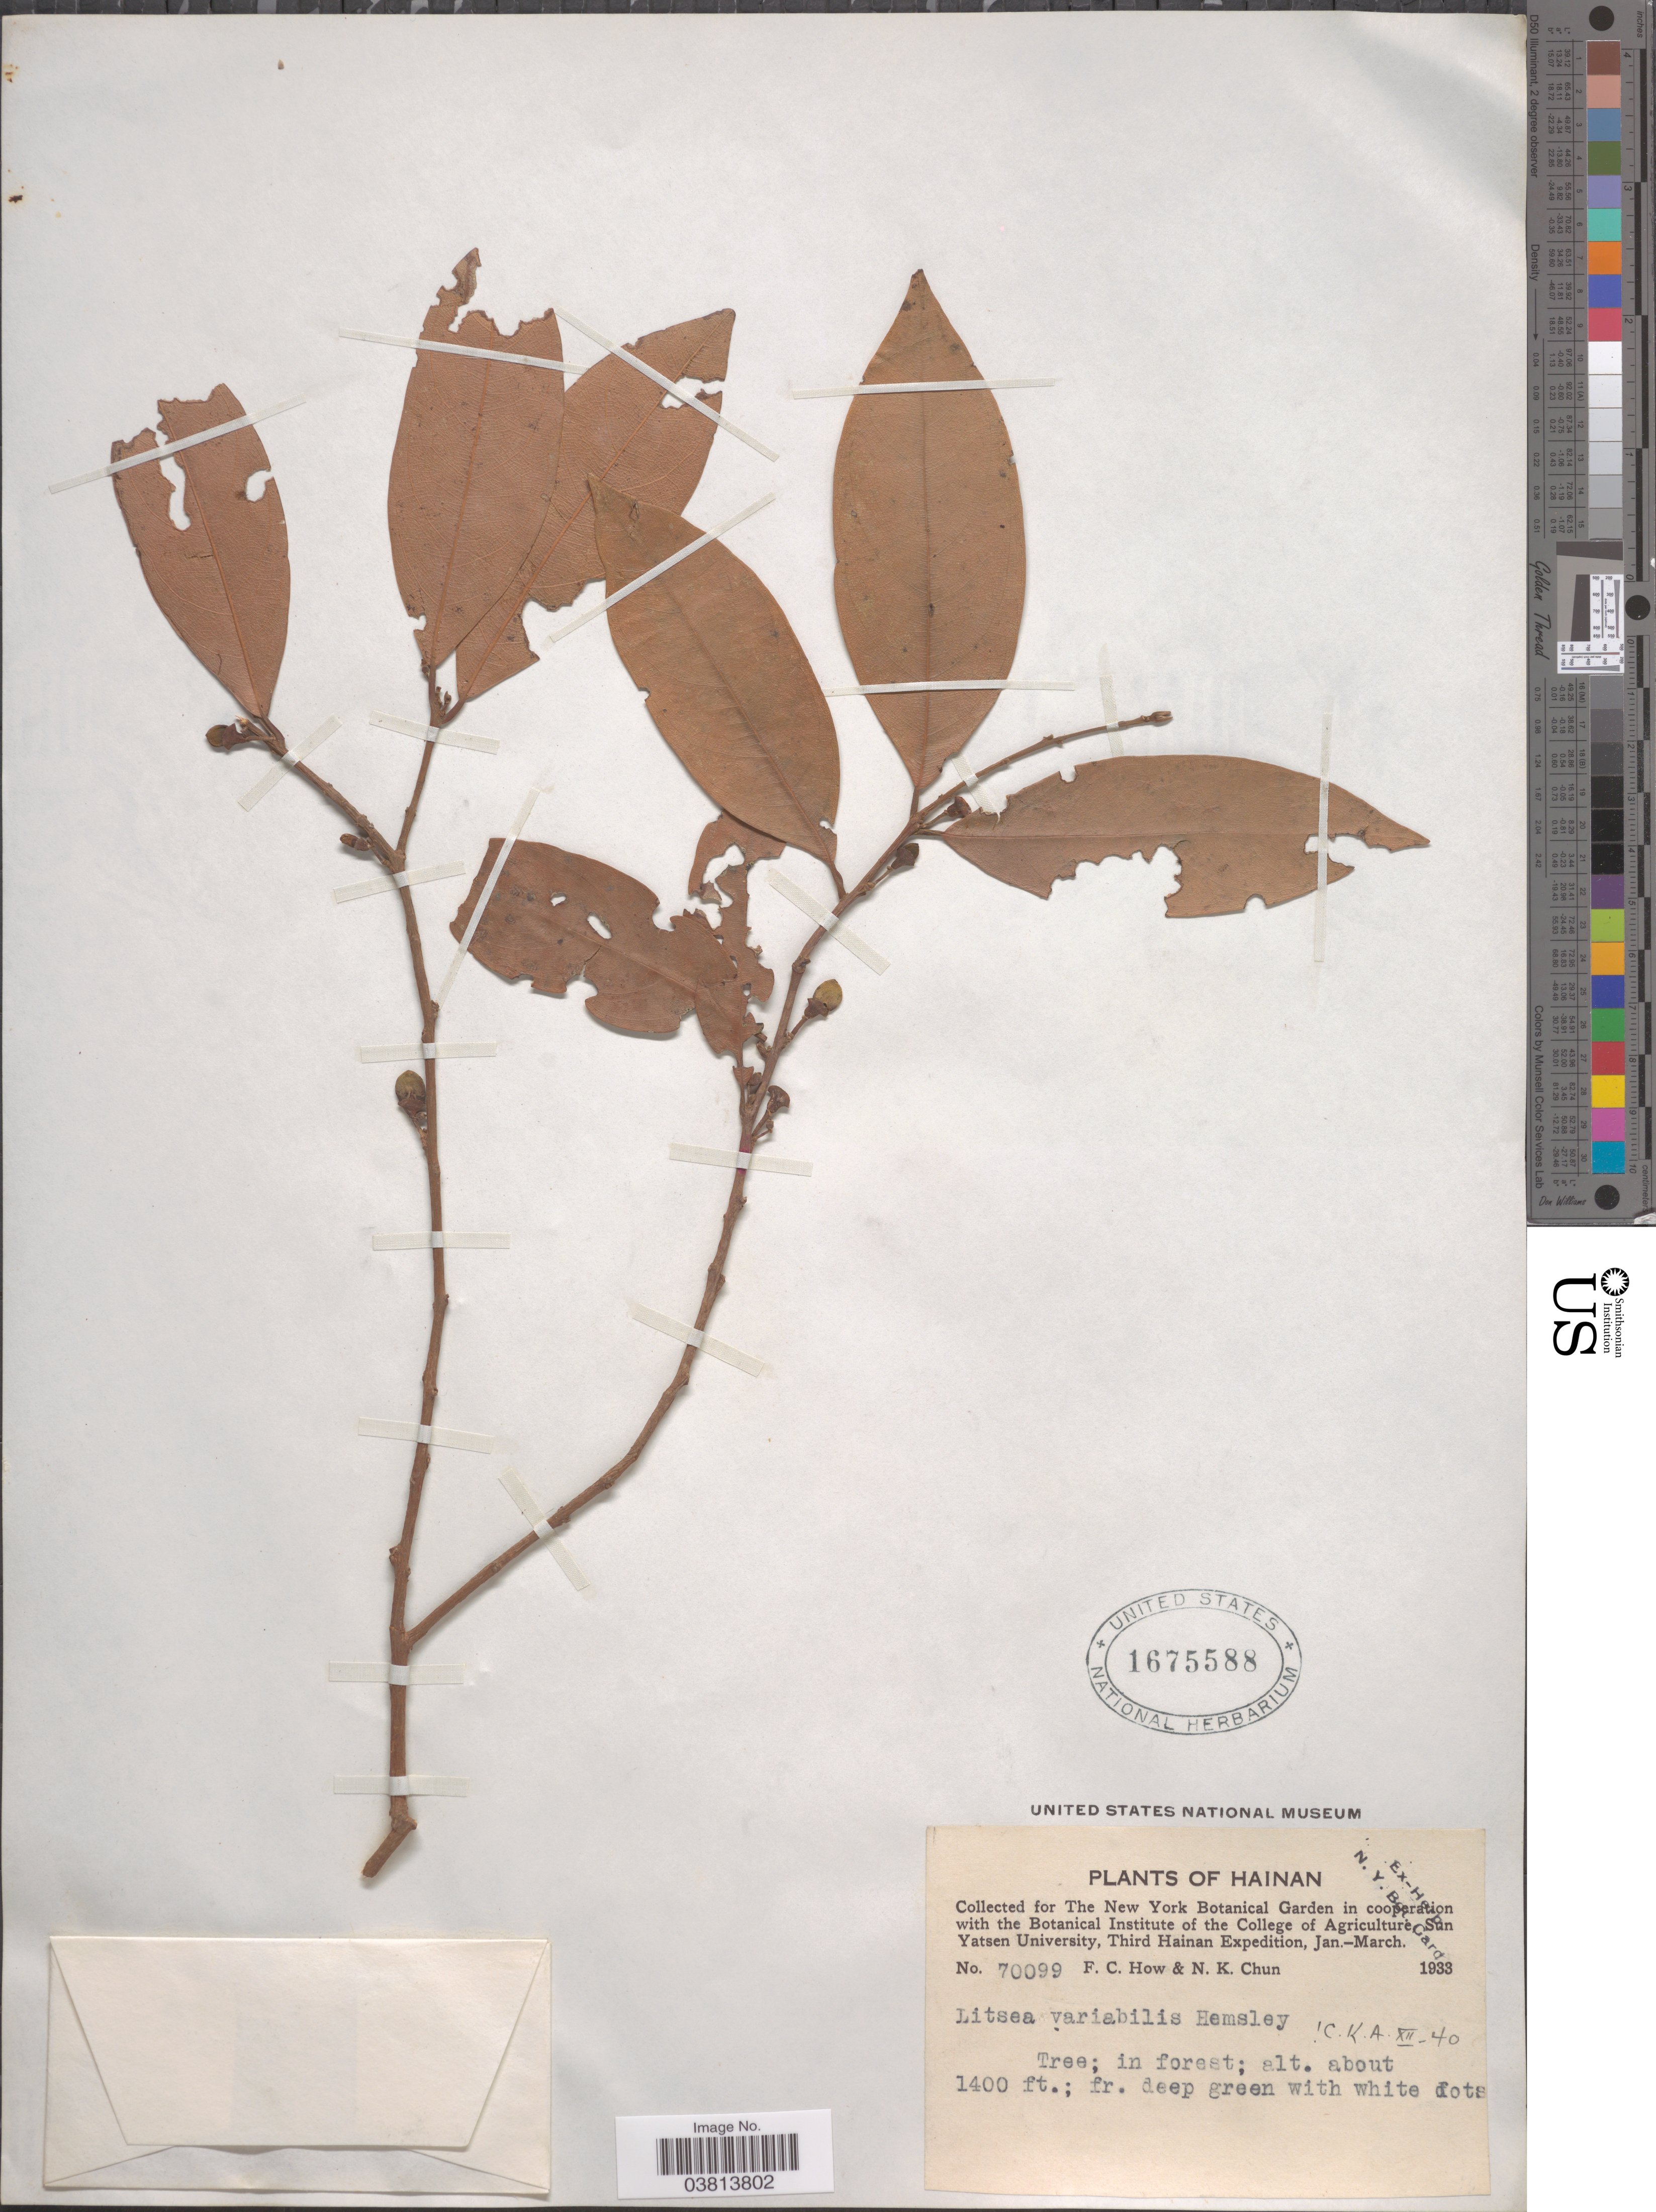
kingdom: Plantae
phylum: Tracheophyta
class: Magnoliopsida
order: Laurales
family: Lauraceae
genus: Litsea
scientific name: Litsea variabilis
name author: Hemsl.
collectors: F. C. How & N. K. Chun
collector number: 70099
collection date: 1933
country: China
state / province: Hainan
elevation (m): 427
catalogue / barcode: US 1675588